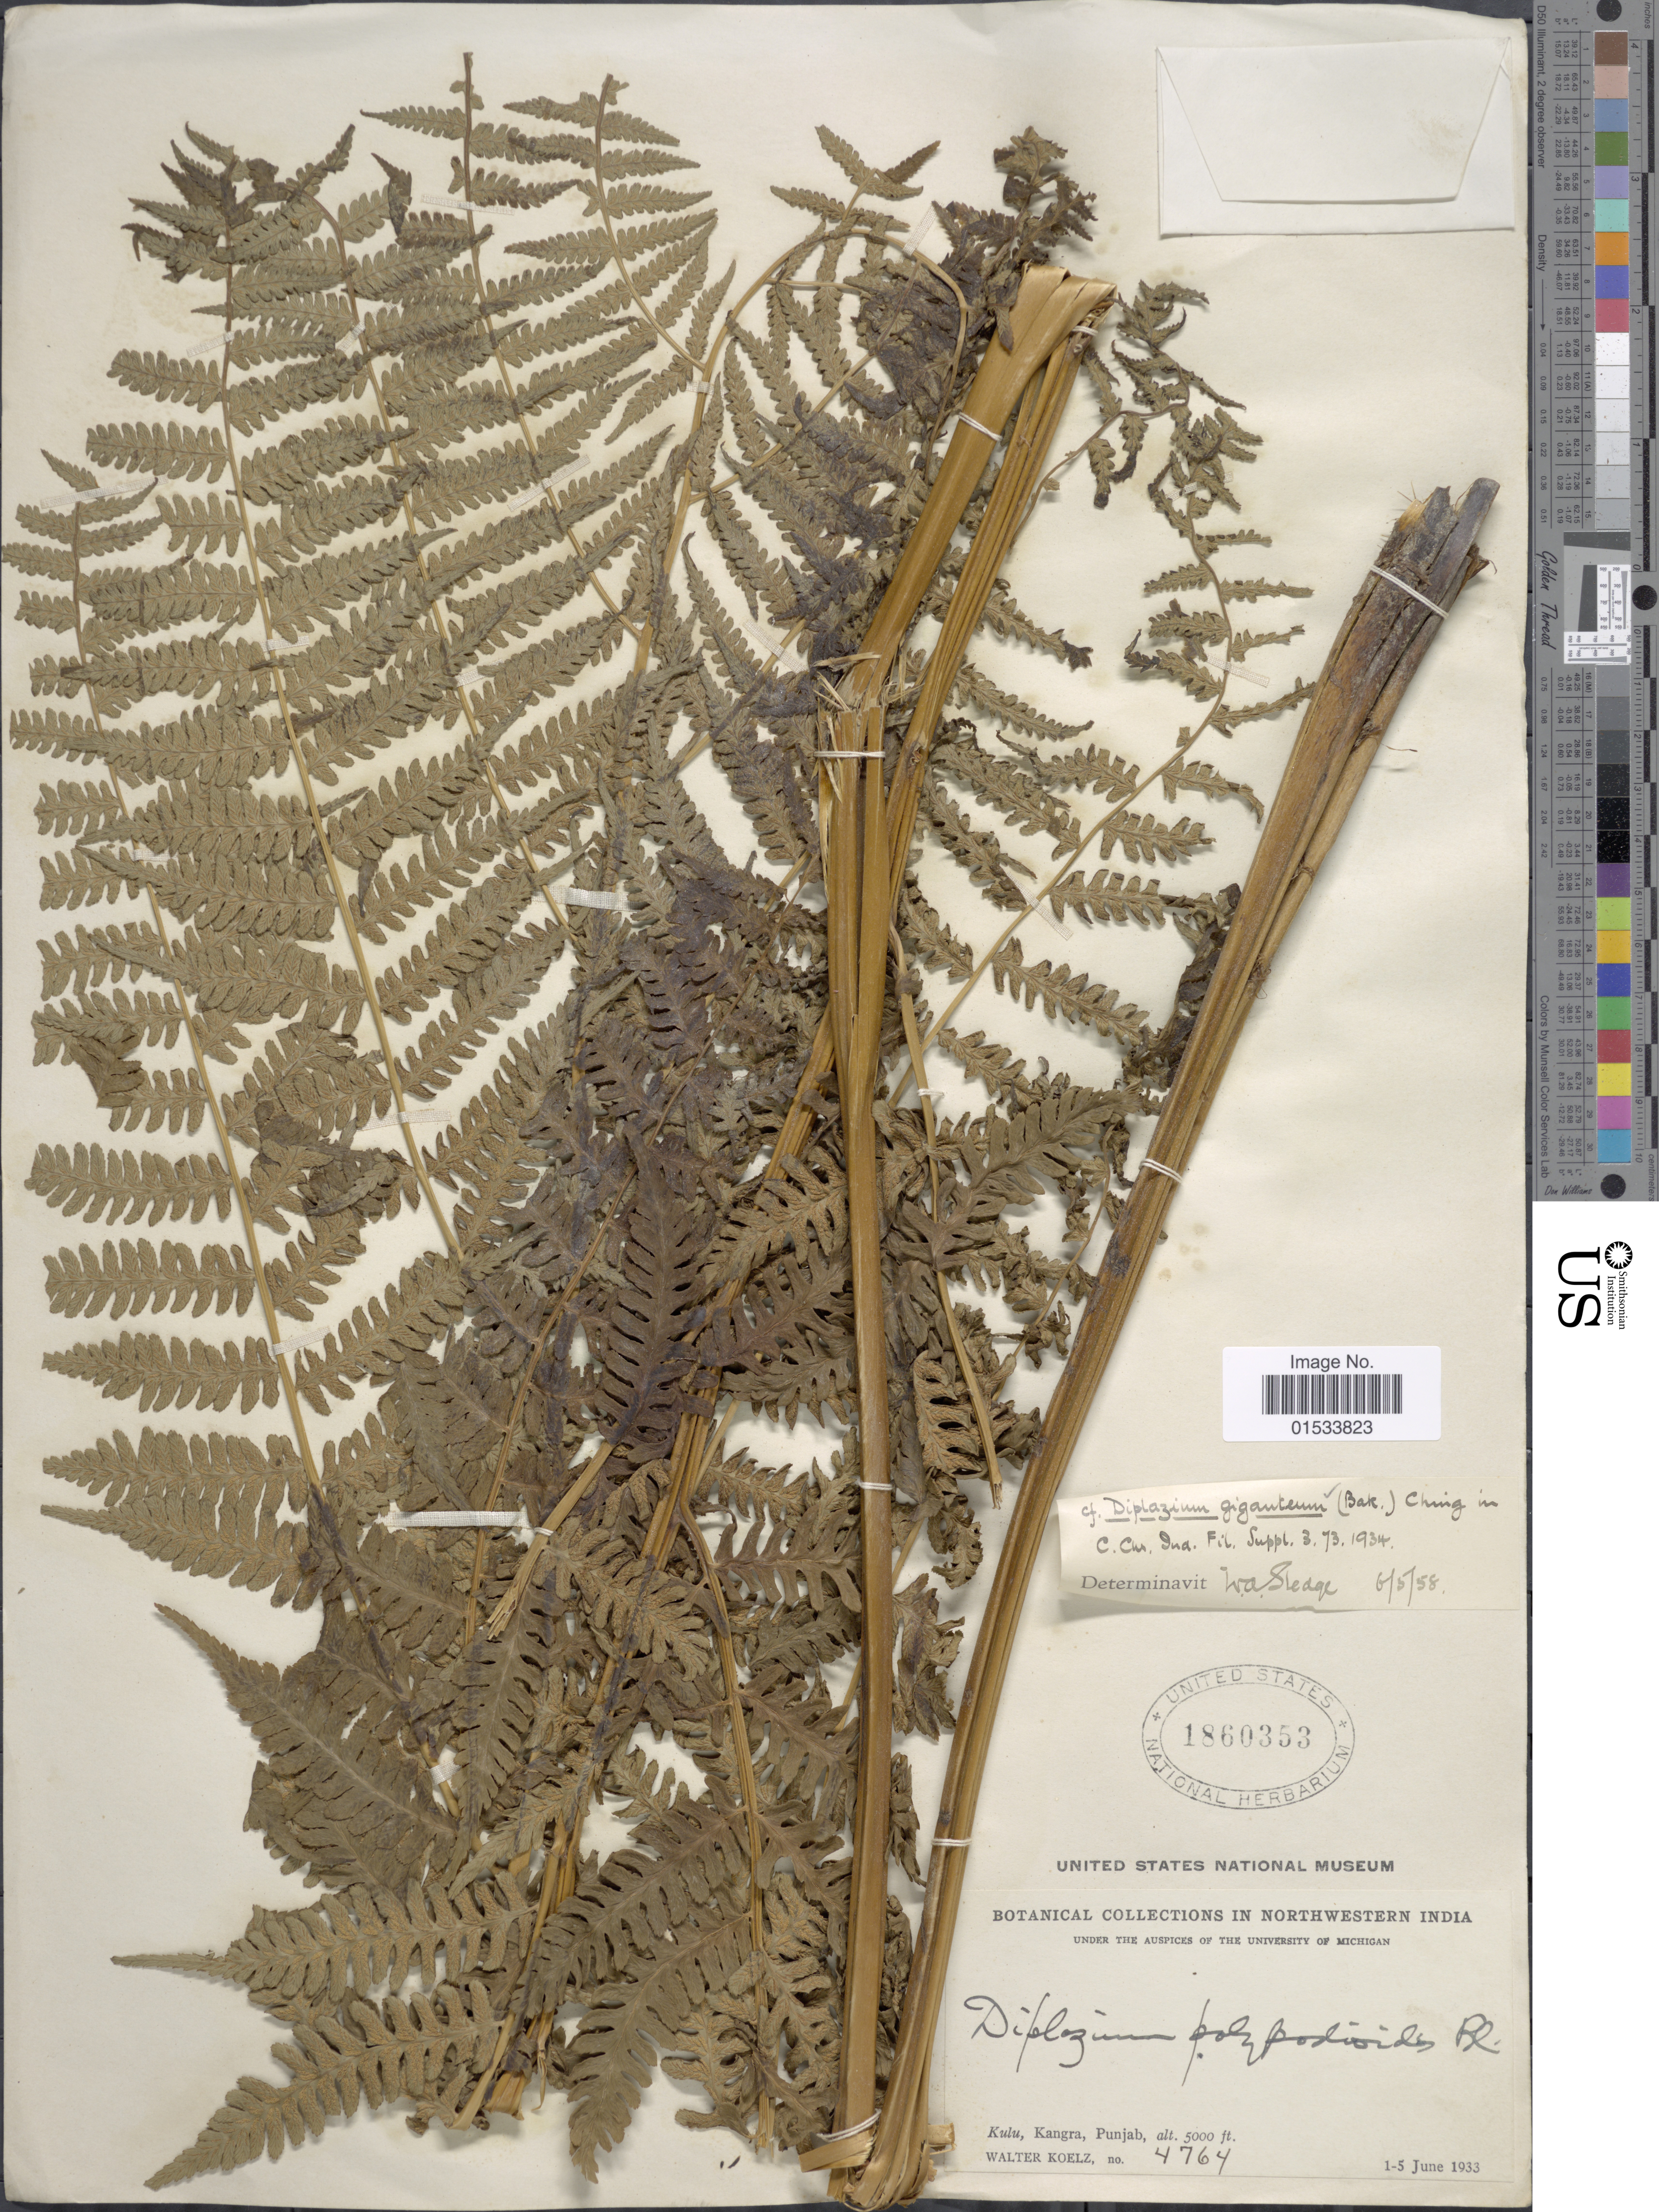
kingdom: Plantae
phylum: Tracheophyta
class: Polypodiopsida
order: Polypodiales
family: Athyriaceae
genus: Diplazium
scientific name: Diplazium giganteum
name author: (Baker) Ching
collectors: W. N. Koelz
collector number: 4764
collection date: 1933-06-01/1933-06-05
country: India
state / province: Himachal Pradesh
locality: Kulu, Kangra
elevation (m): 1524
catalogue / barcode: US 1860353